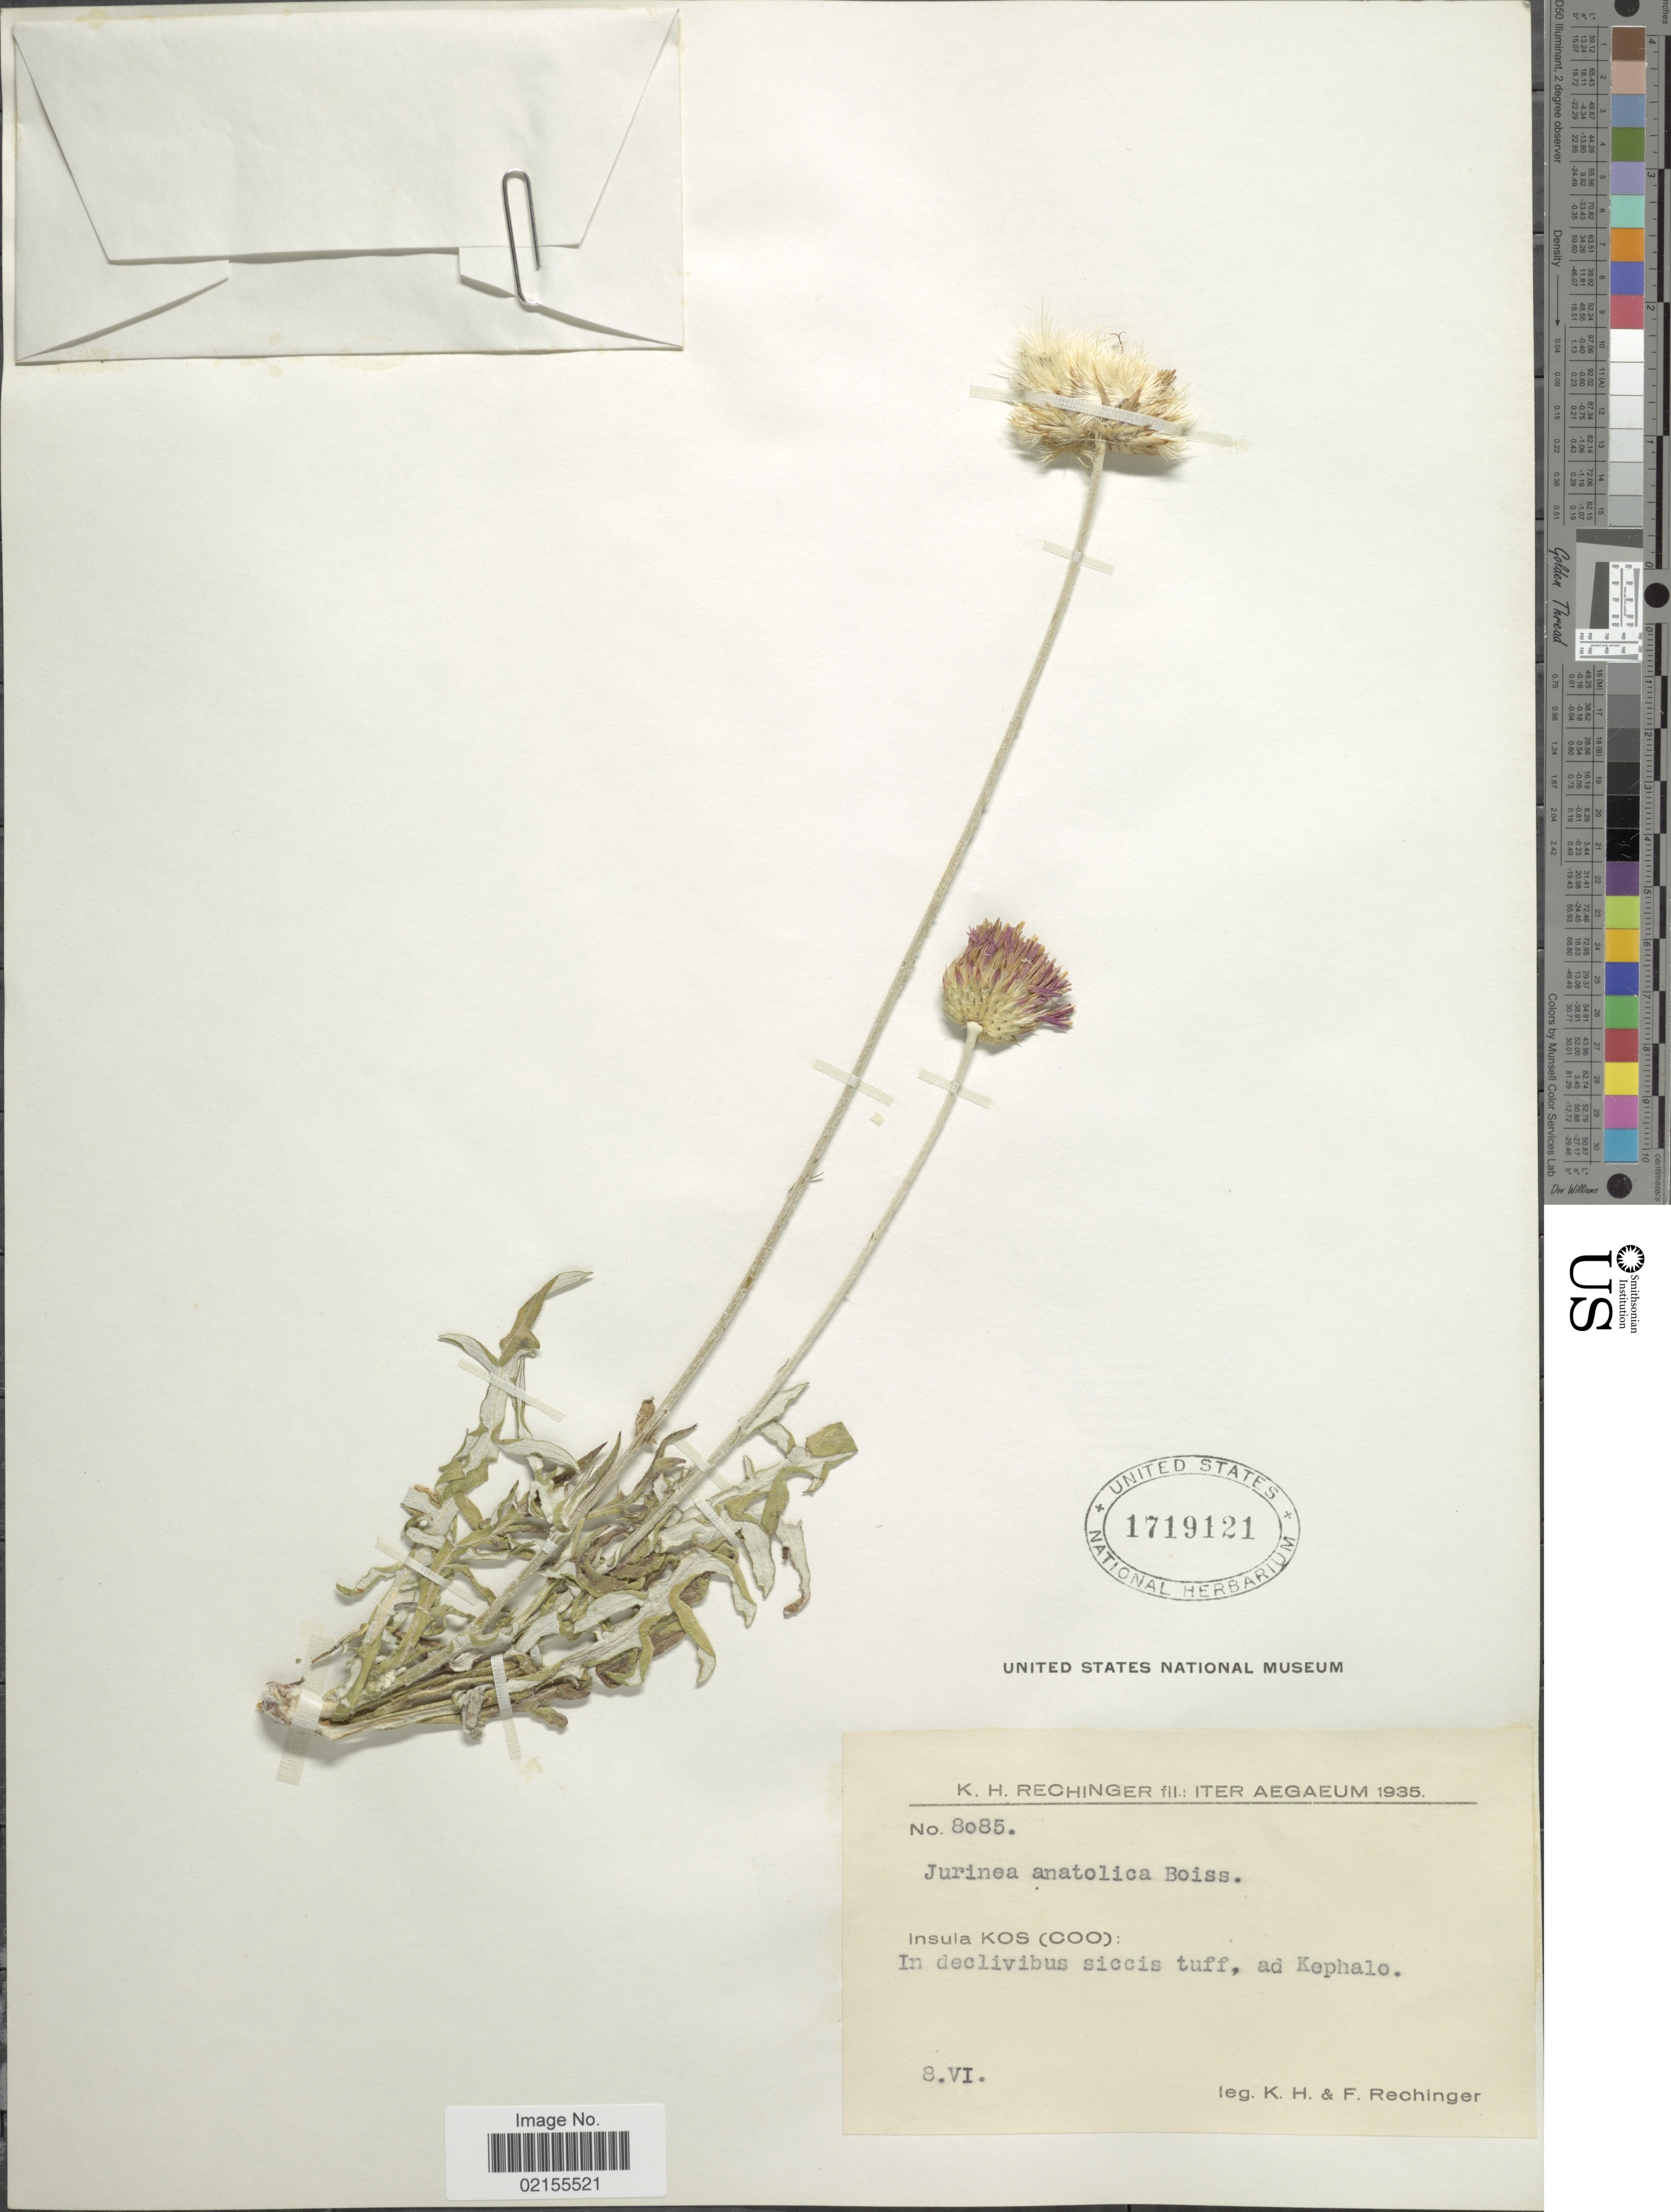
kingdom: Plantae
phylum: Tracheophyta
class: Magnoliopsida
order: Asterales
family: Asteraceae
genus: Jurinea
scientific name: Jurinea anatolica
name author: Boiss.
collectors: K. H. Rechinger & F. Rechinger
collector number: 8085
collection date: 1935-06-08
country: Greece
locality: Aegaeum, Insula Kos (Coo), ad Kephalo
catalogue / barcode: US 1719121